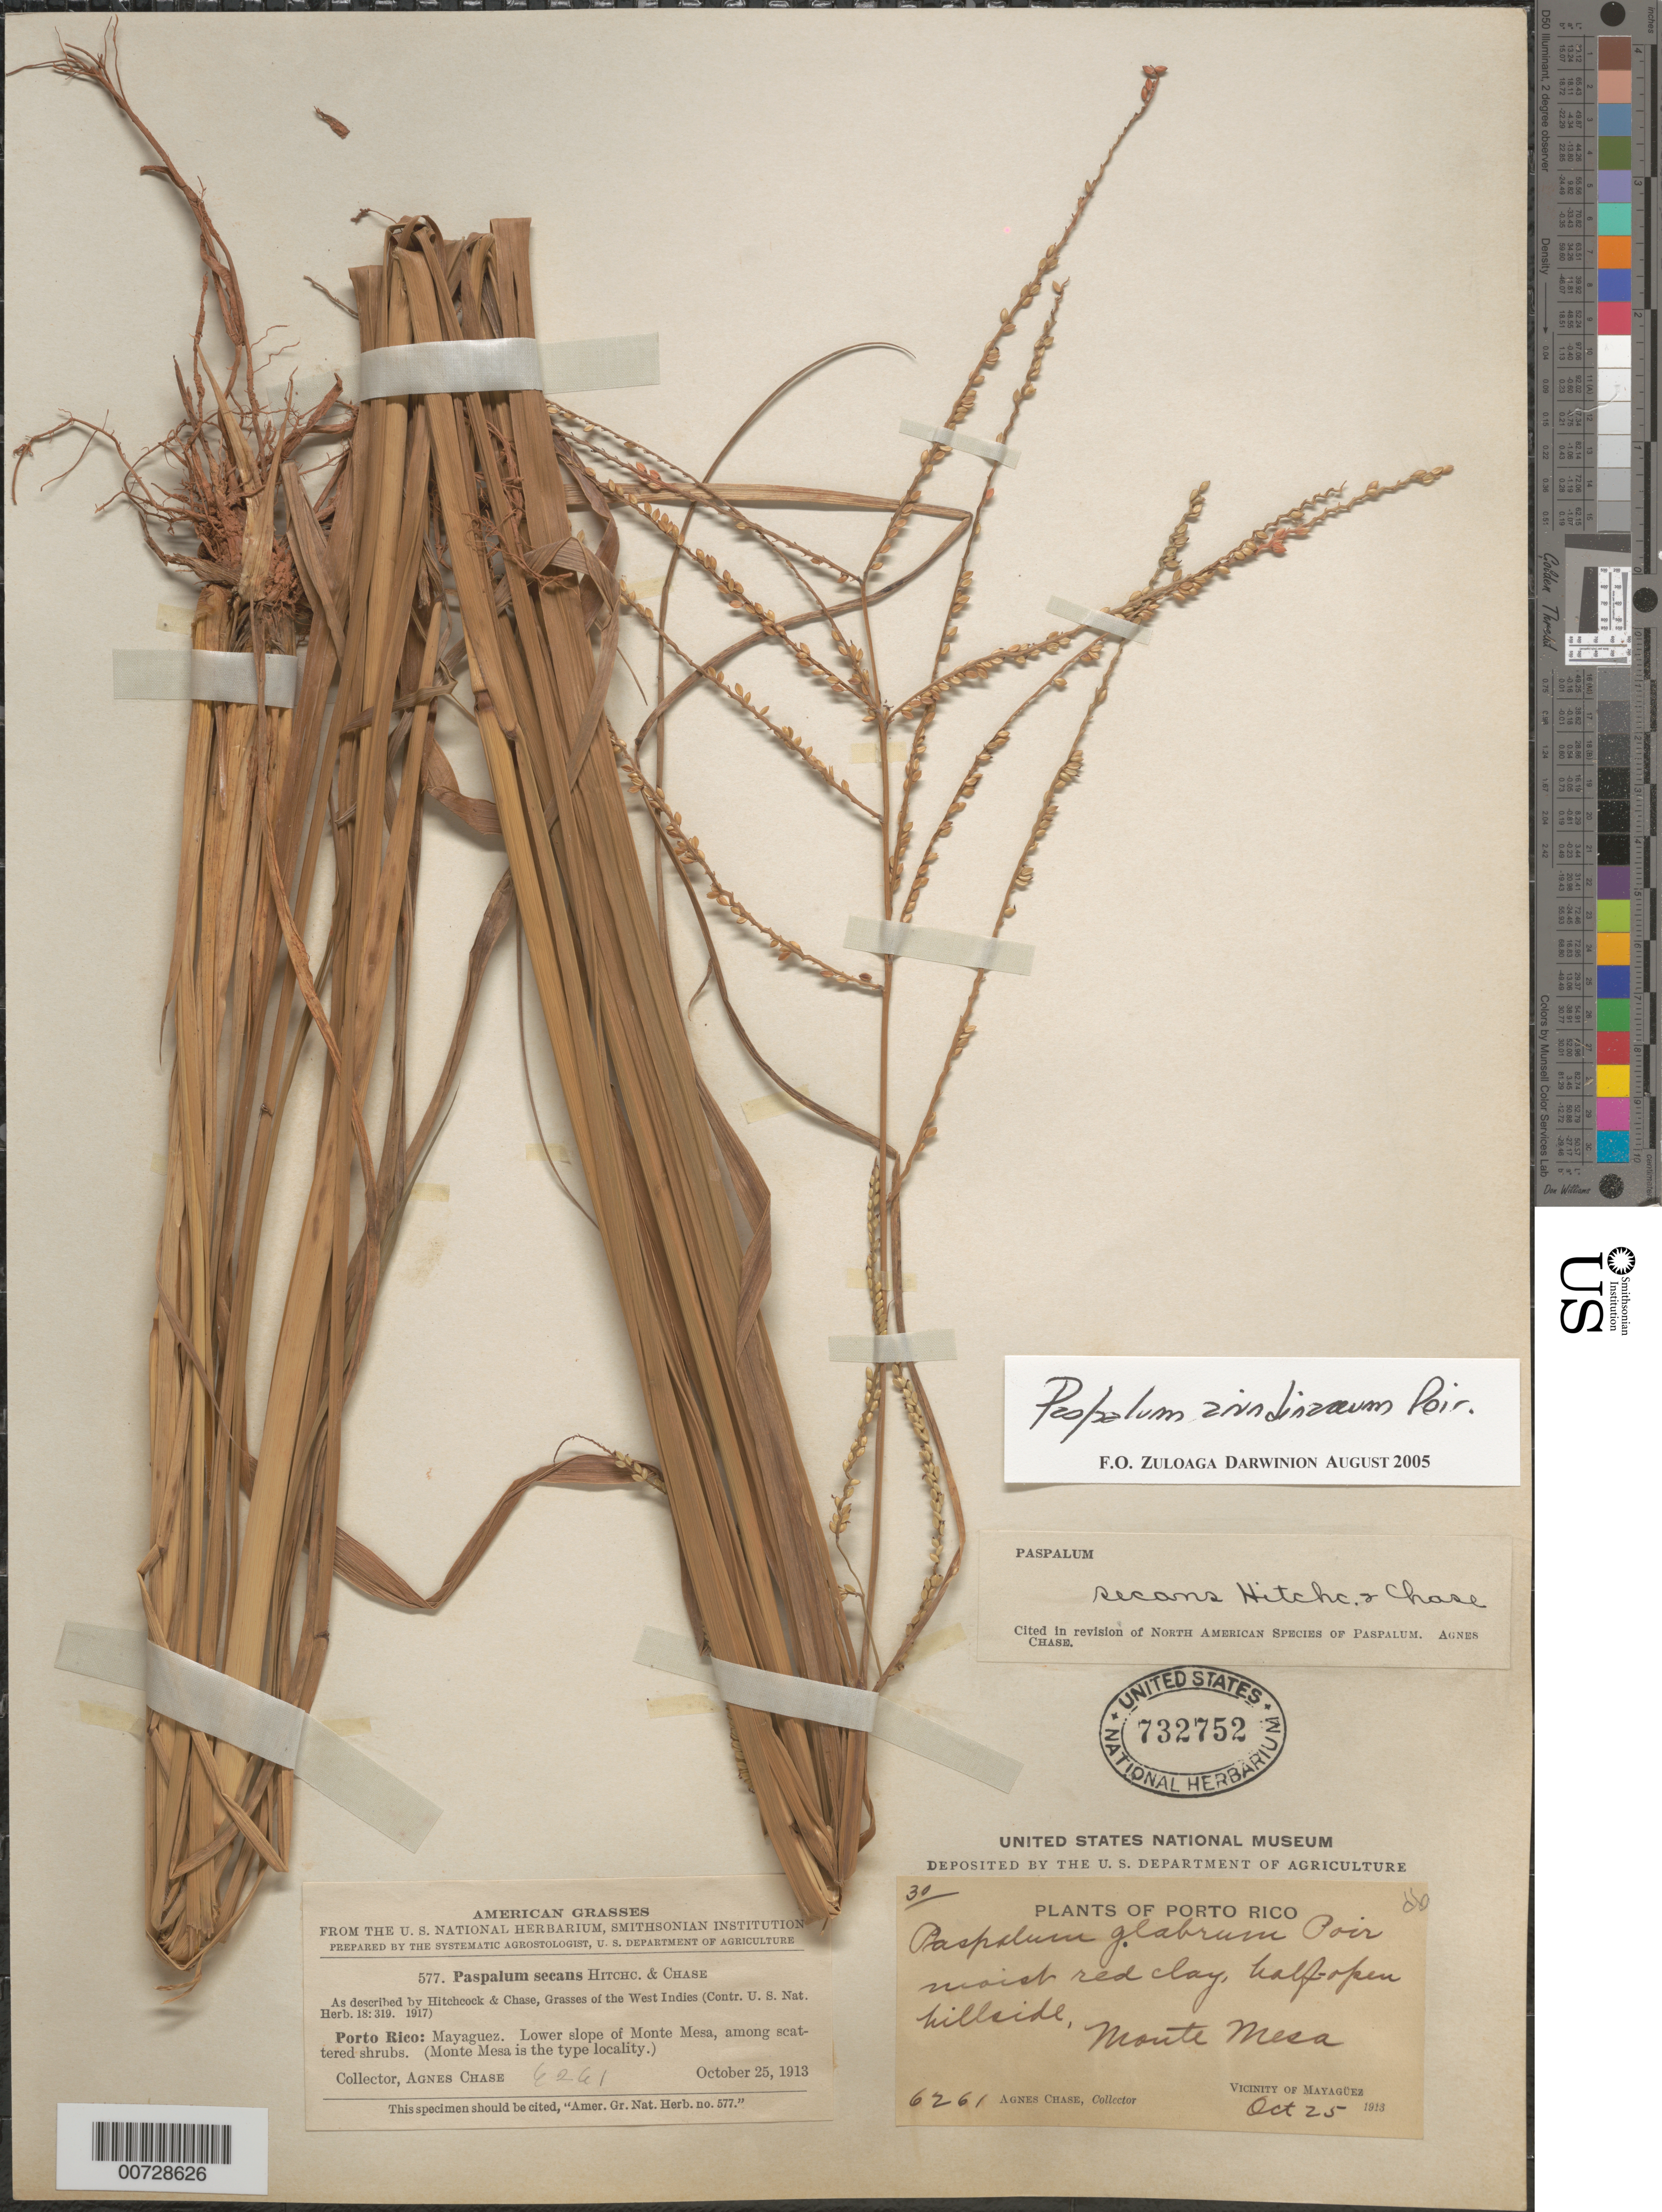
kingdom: Plantae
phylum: Tracheophyta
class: Liliopsida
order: Poales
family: Poaceae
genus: Paspalum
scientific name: Paspalum arundinaceum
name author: Poir.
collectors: A. Chase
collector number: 6261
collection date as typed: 25 Oct 1913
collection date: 1913-10-25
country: Puerto Rico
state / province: Mayagüez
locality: Monte Mesa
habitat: Moist red clay, half-open hillside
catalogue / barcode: US 732752